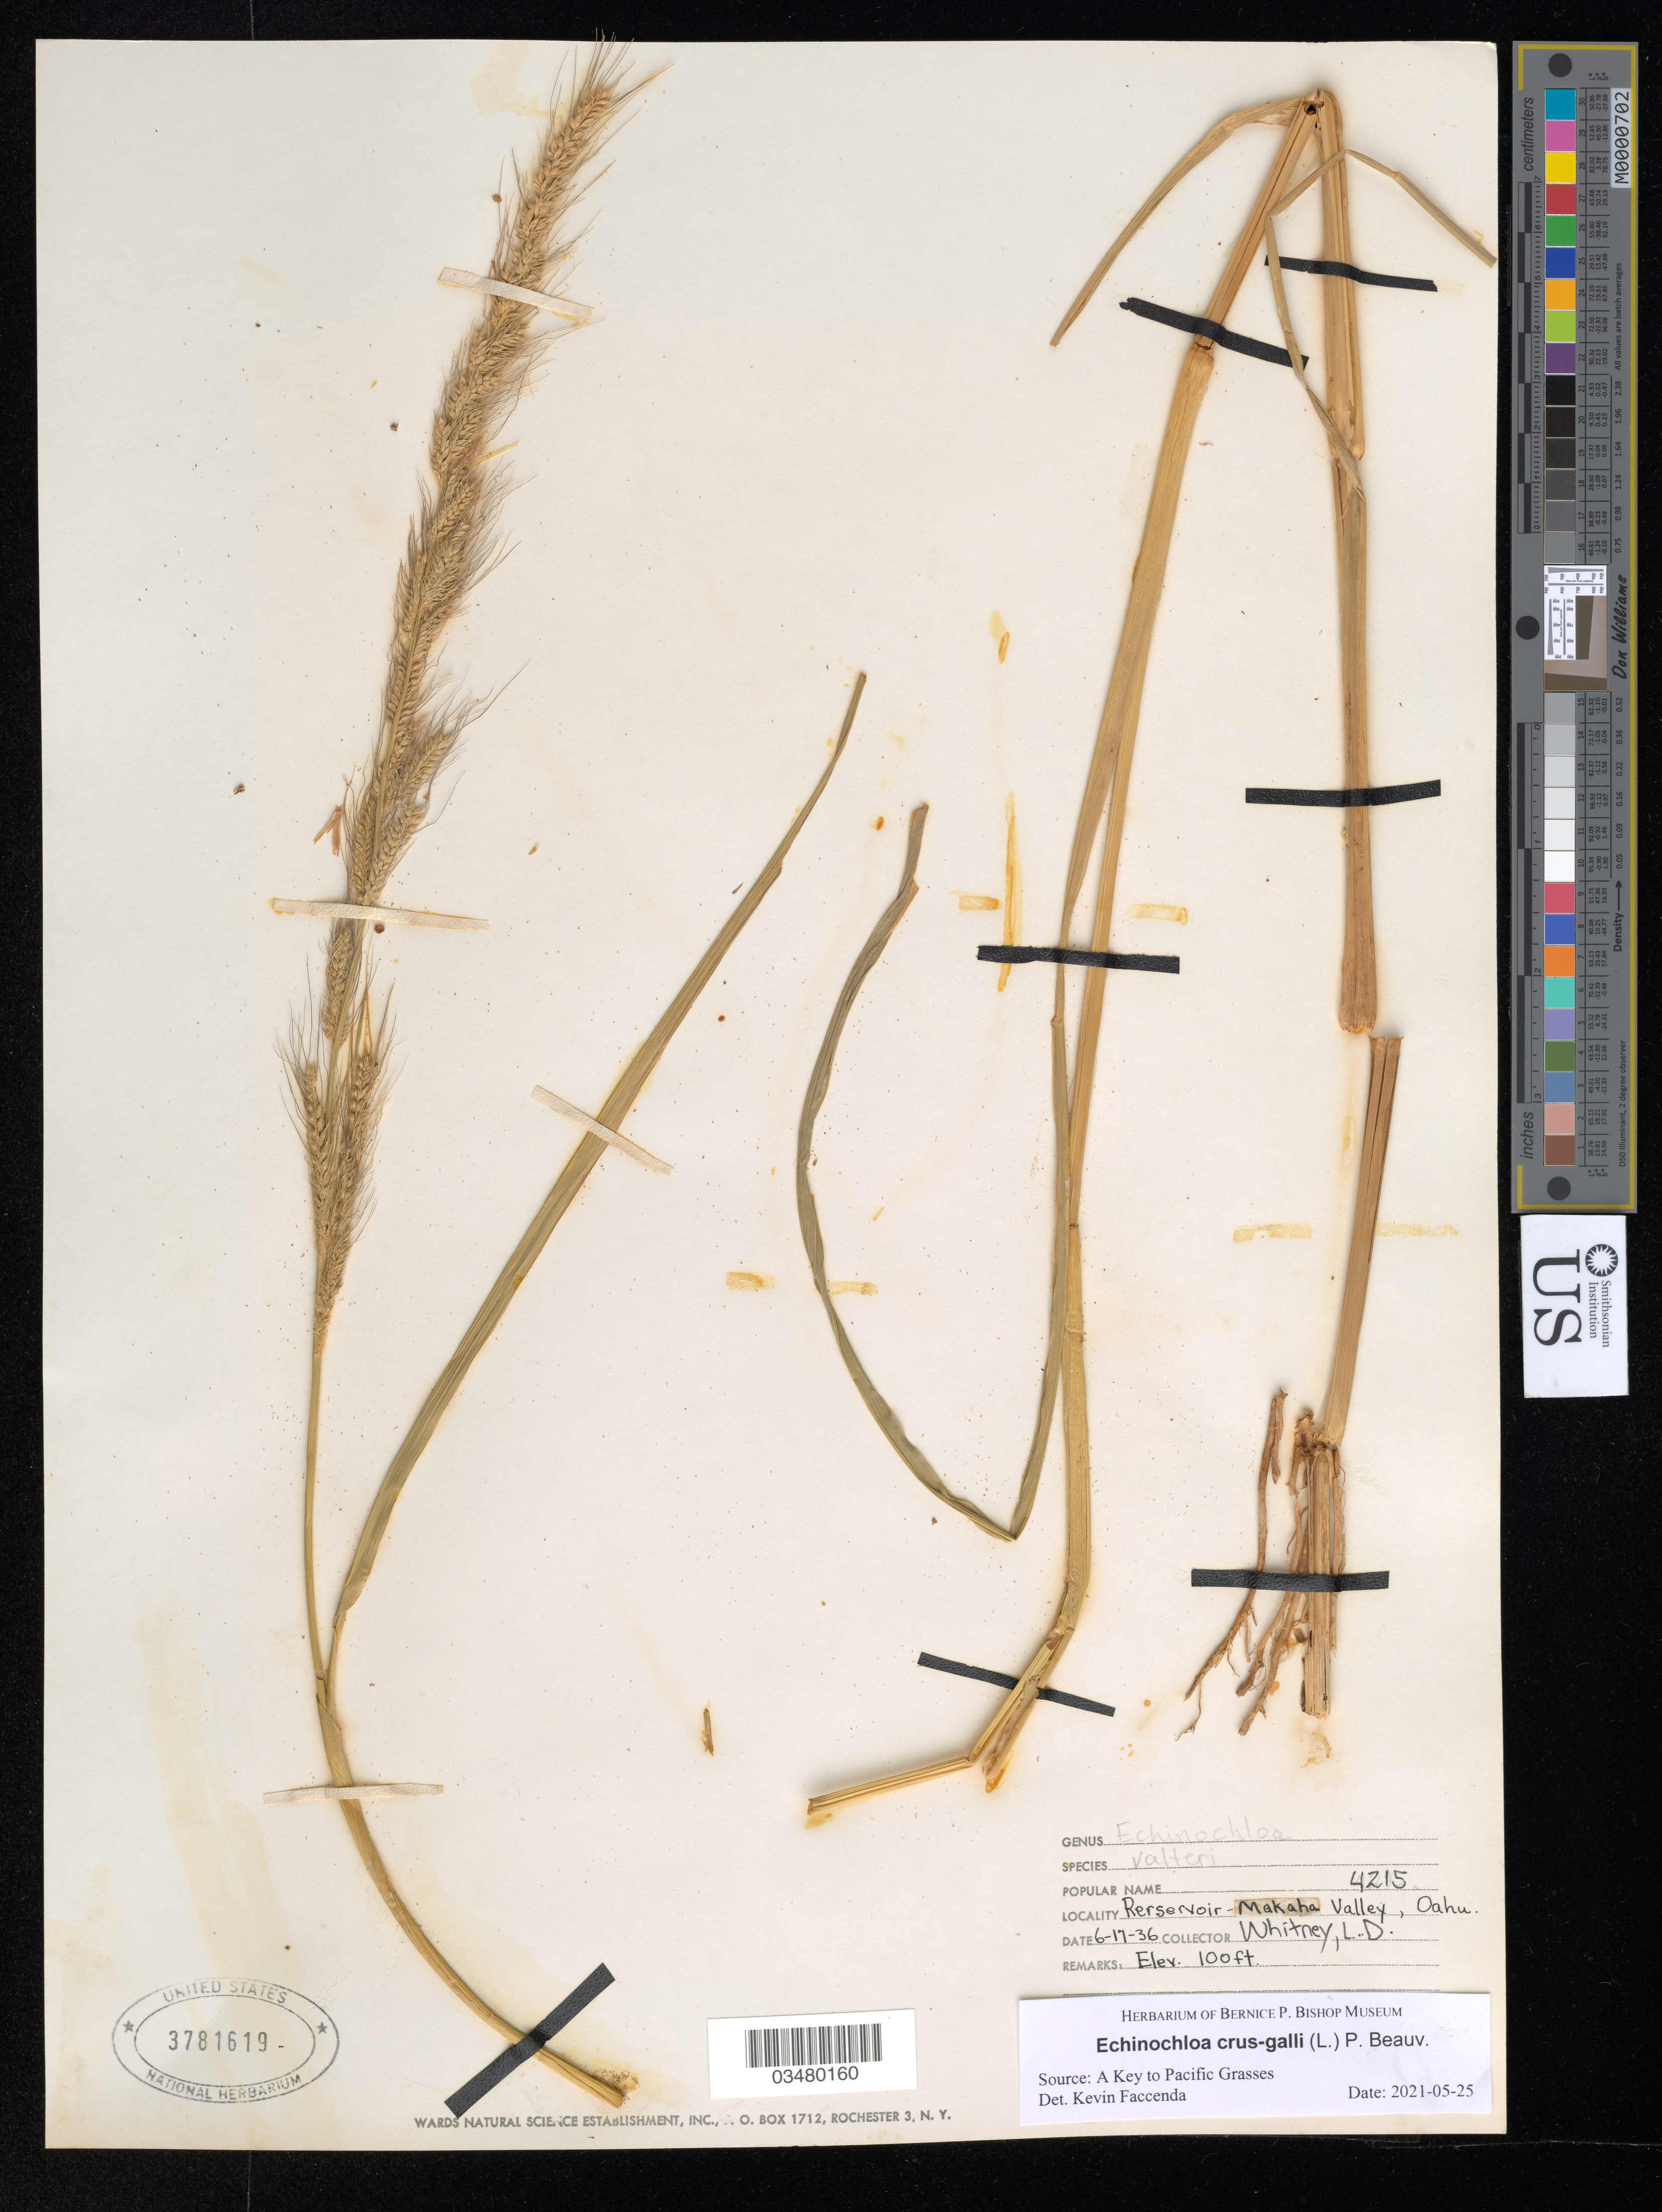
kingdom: Plantae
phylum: Tracheophyta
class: Liliopsida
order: Poales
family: Poaceae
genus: Echinochloa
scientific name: Echinochloa crus-galli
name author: (L.) P. Beauv.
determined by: Faccenda, K.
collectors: L. Whitney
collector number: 4215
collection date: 1936-06-17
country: United States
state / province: Hawaii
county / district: Honolulu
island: Oahu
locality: Reservoir, Makaha Valley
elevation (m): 30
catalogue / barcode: US 3781619